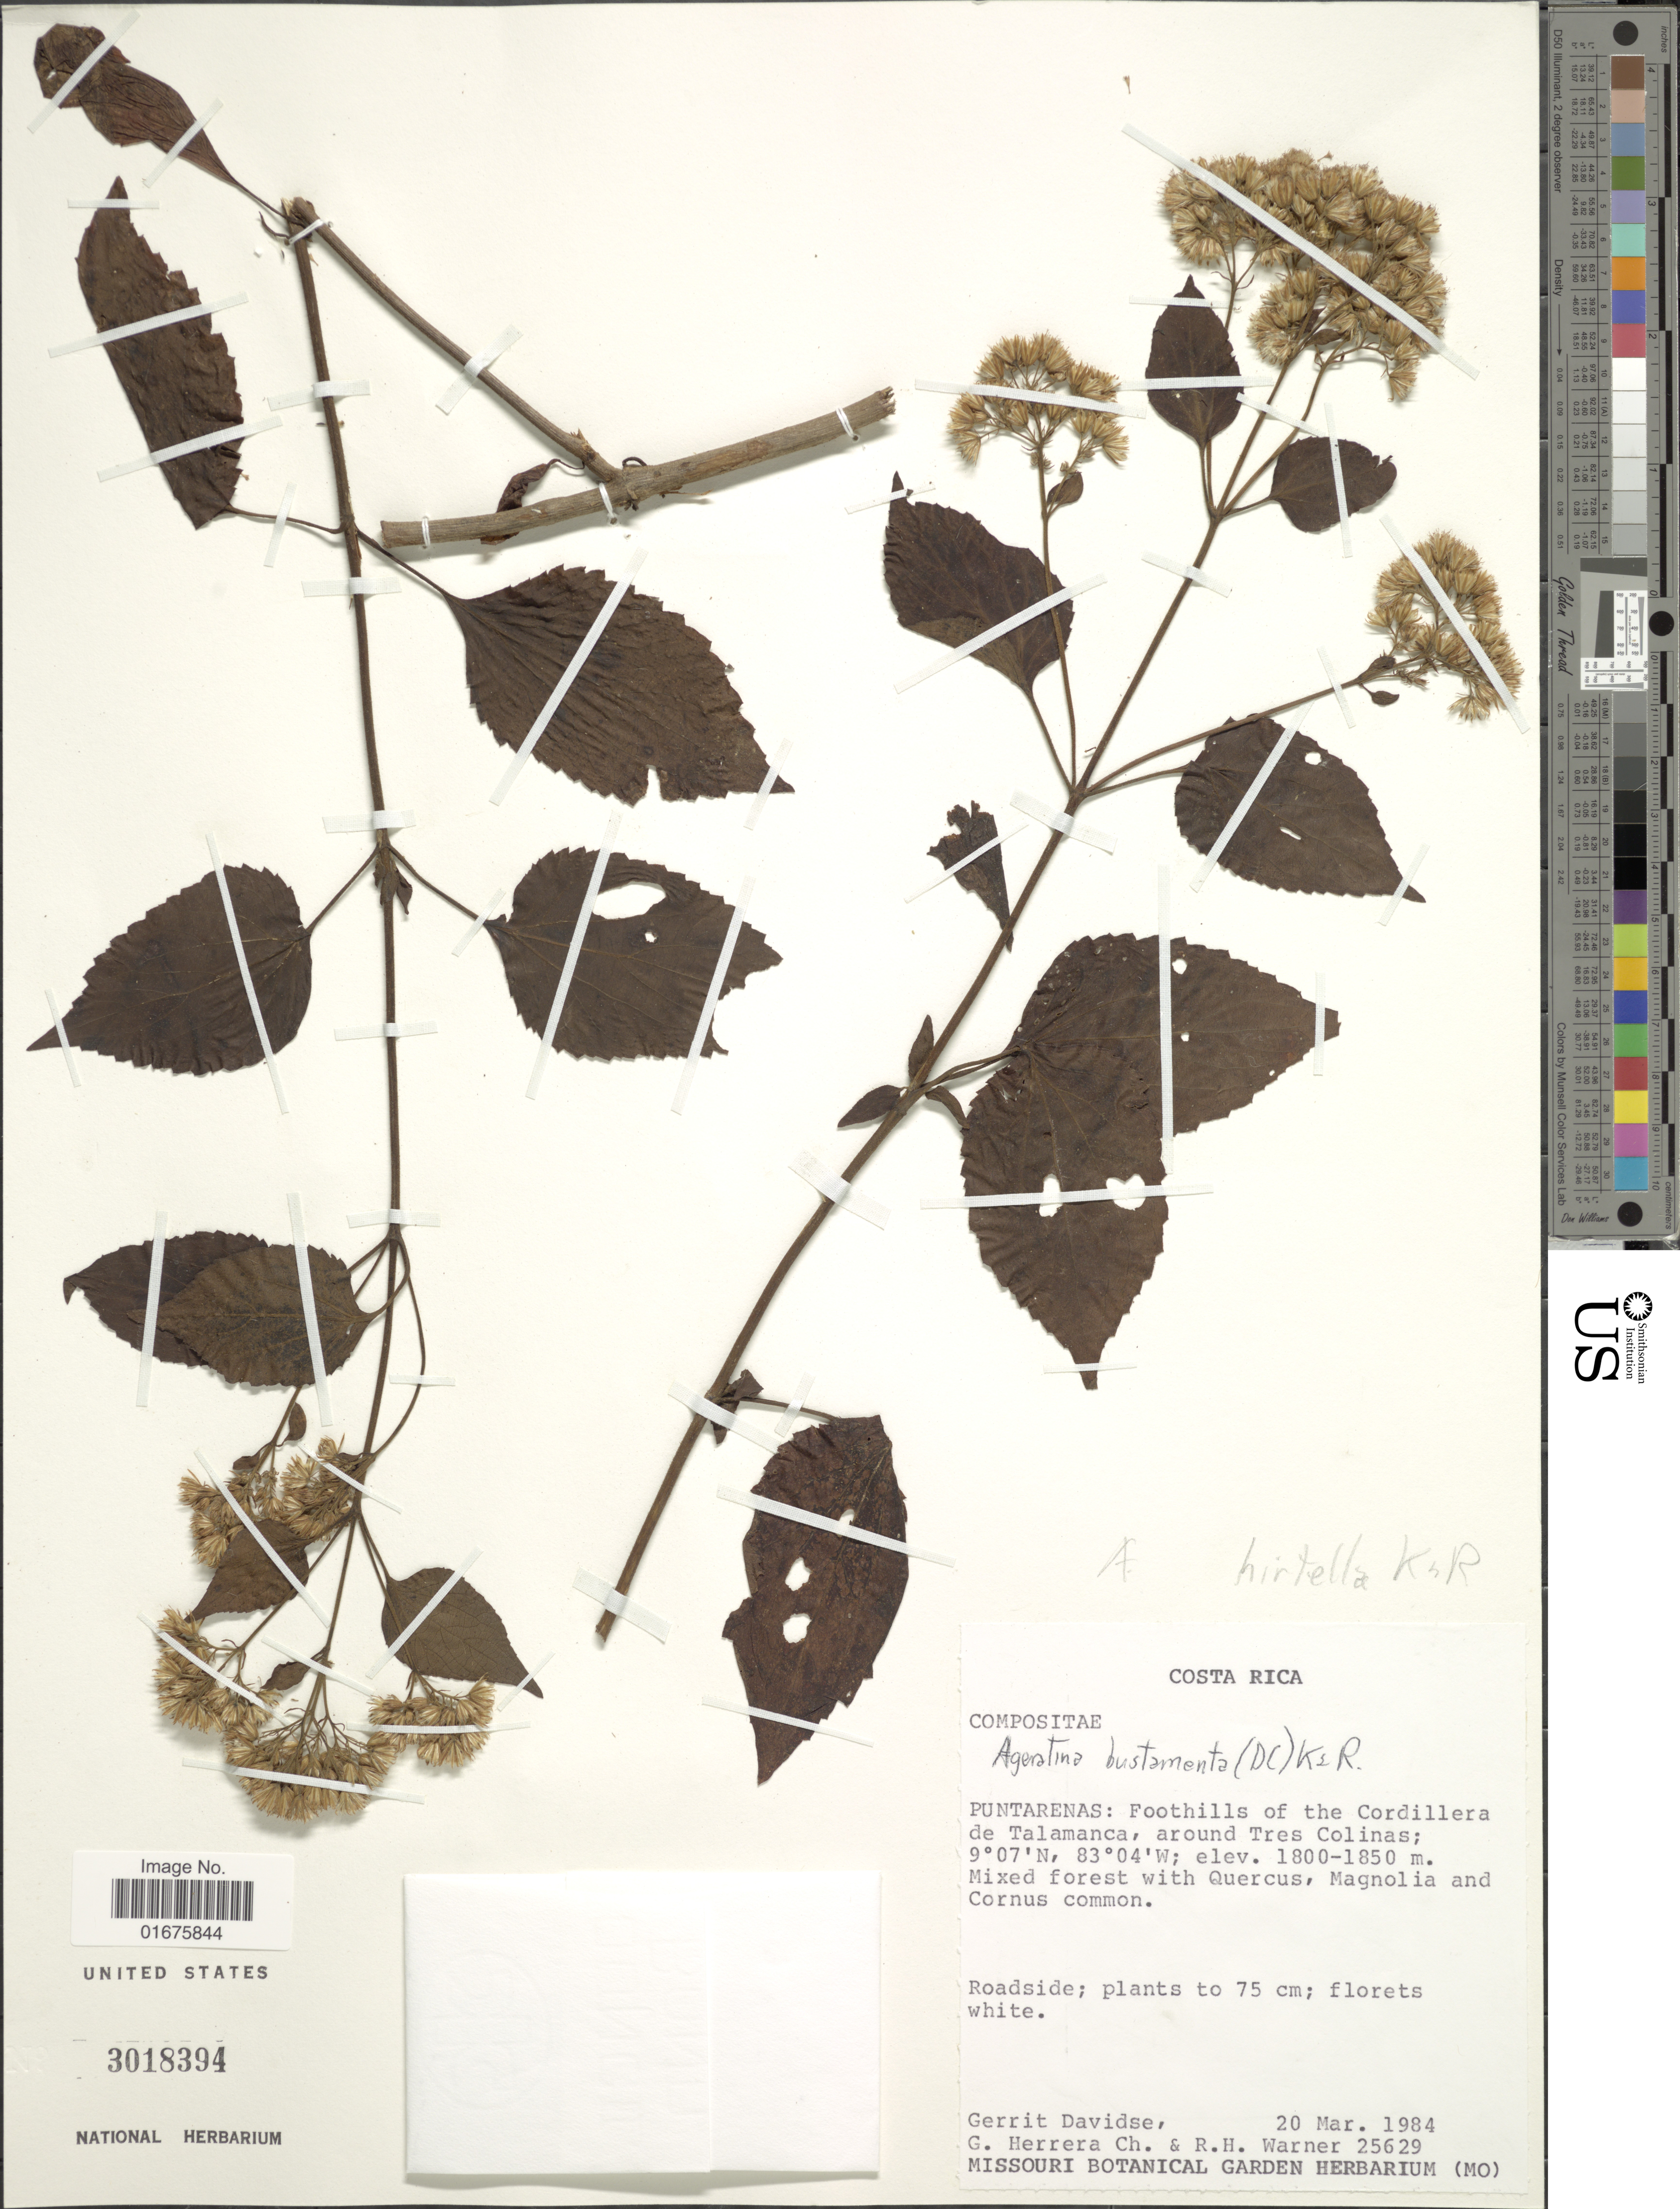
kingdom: Plantae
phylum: Tracheophyta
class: Magnoliopsida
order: Asterales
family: Asteraceae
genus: Ageratina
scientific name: Ageratina hirtella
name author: R.M. King & H. Rob.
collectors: G. Davidse, G. Herrera Ch. & R. H. Warner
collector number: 25629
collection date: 1984-03-20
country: Costa Rica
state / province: Puntarenas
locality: Foothills of the Cordillera de Talamanca, around Tres Colinas, Roadside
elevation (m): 1800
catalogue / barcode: US 3018394